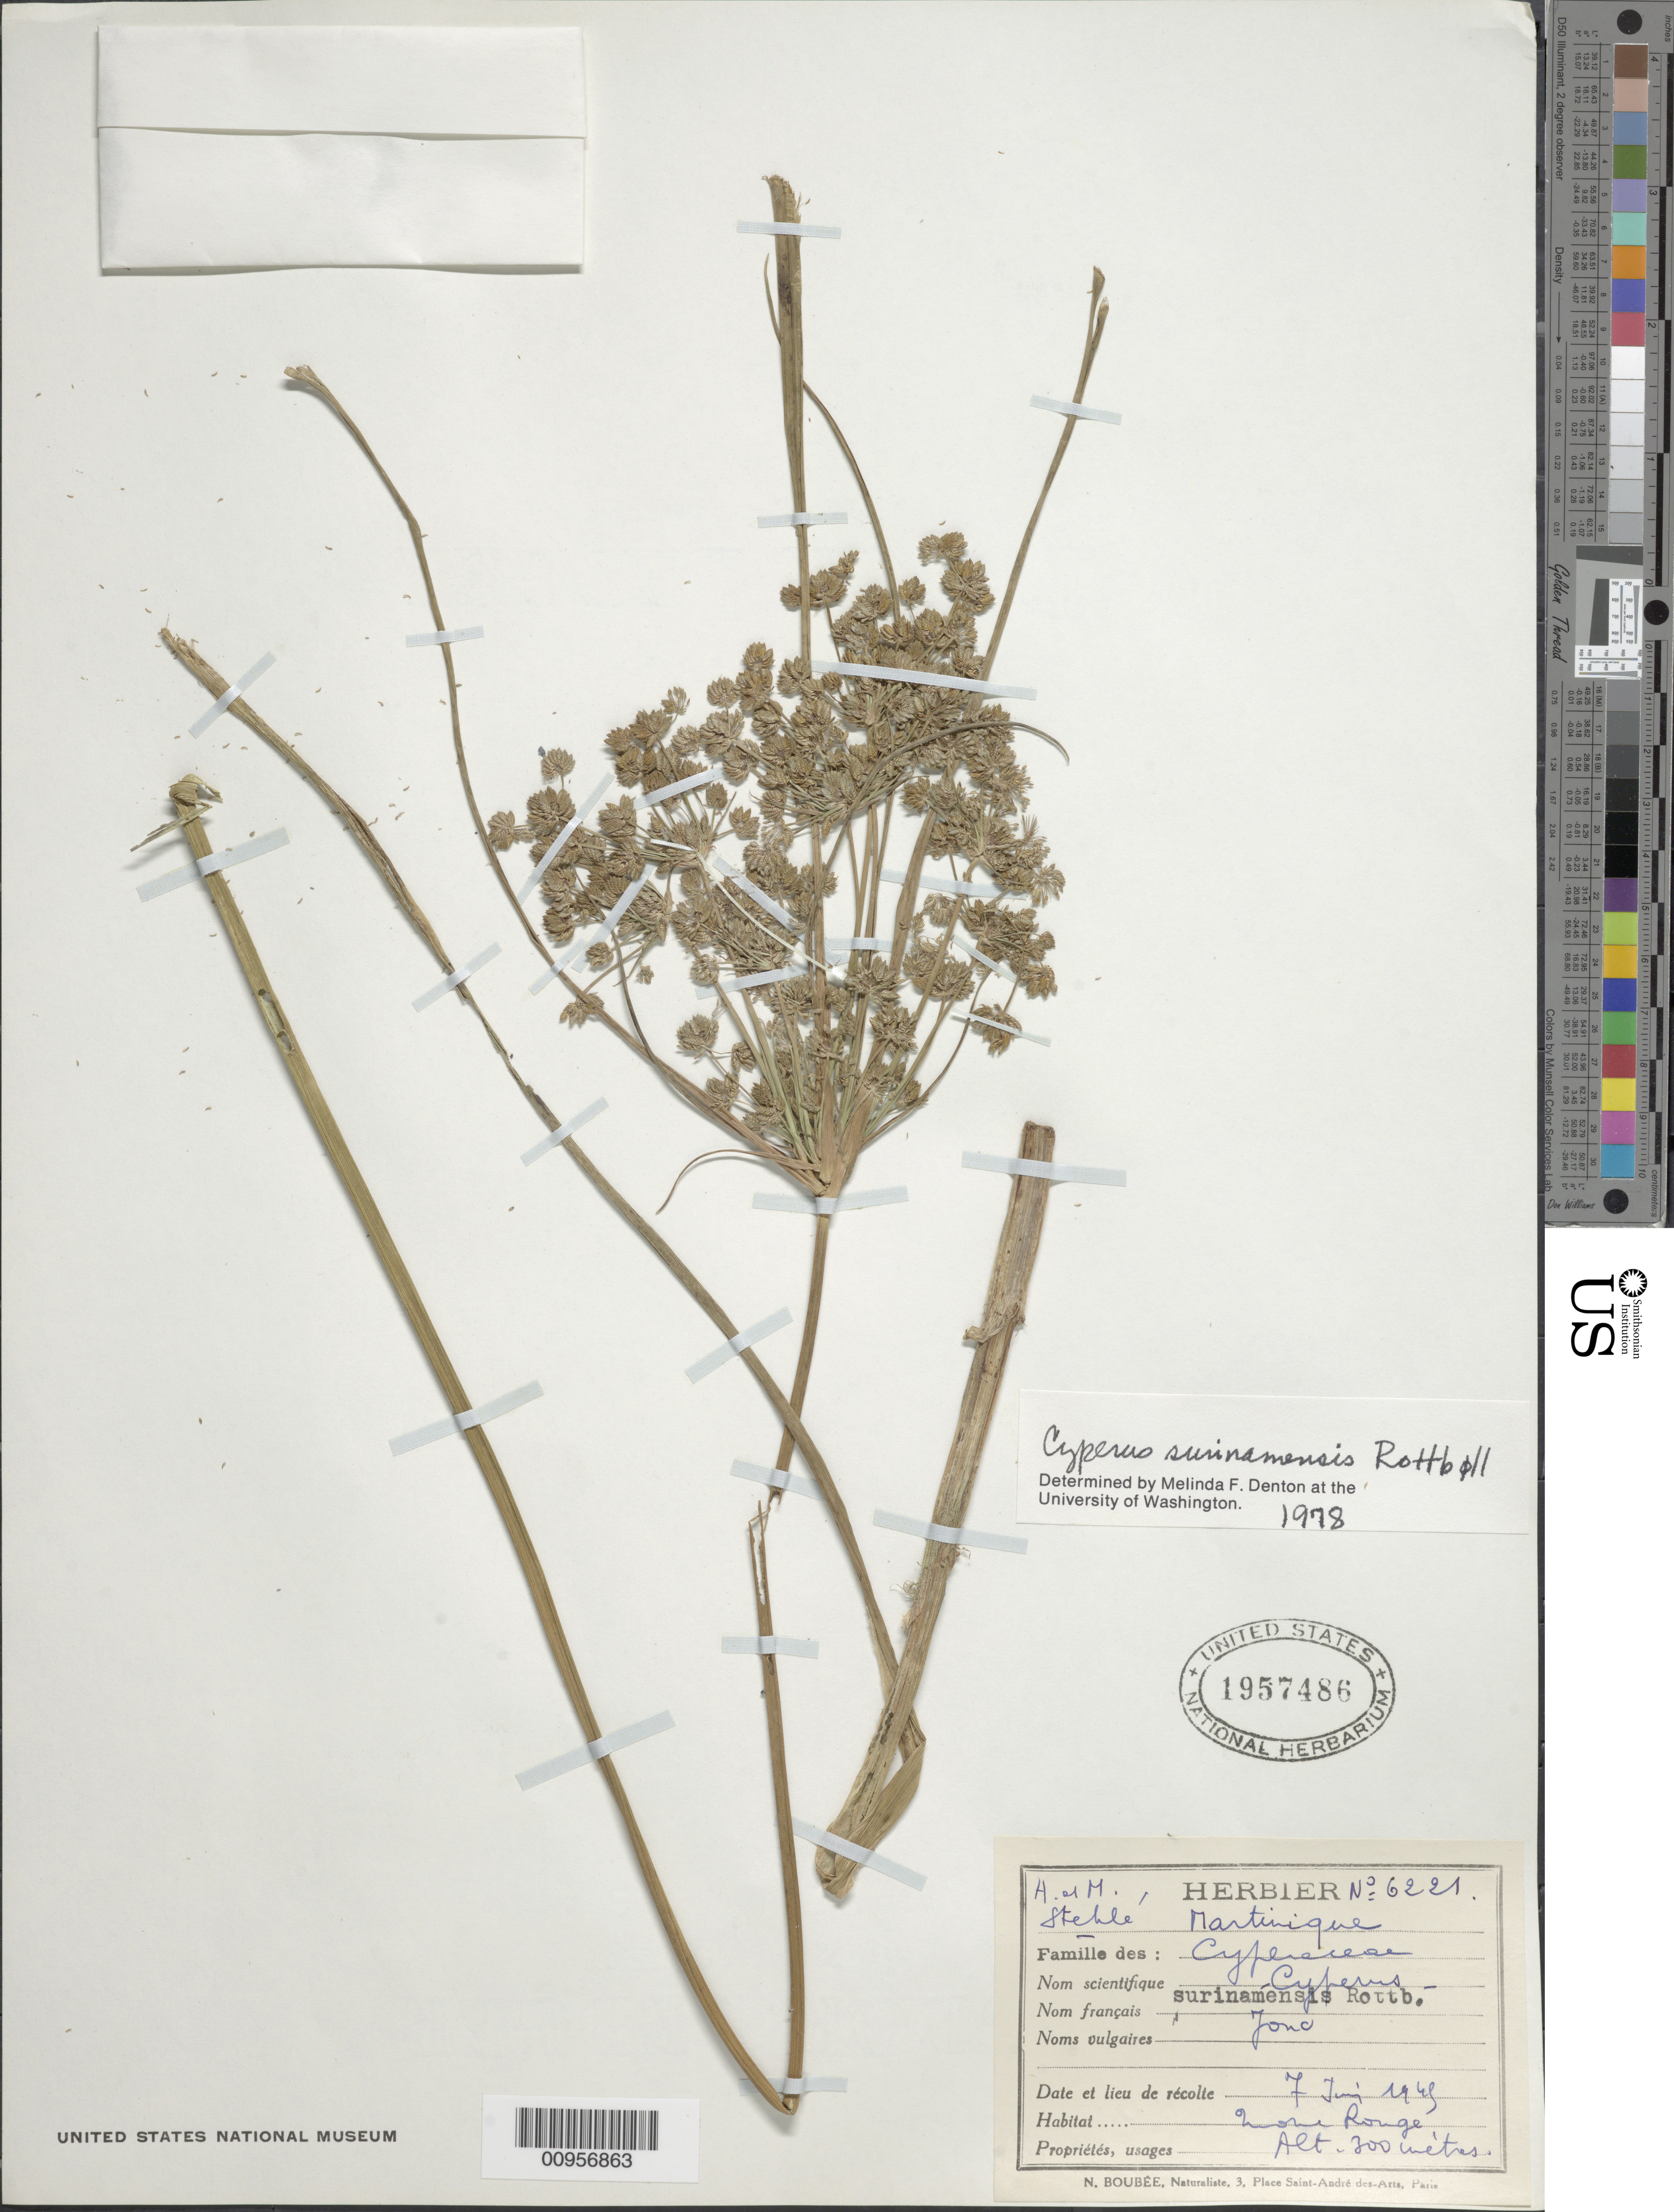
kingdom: Plantae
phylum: Tracheophyta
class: Liliopsida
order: Poales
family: Cyperaceae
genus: Cyperus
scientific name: Cyperus surinamensis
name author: Rottb.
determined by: Denton, M. F.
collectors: H. Stehlé & M. Stehlé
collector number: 6221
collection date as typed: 07 Jun 1945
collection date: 1945-06-07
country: Martinique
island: Martinique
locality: Morne Rouge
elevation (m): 300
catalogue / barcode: US 1957486